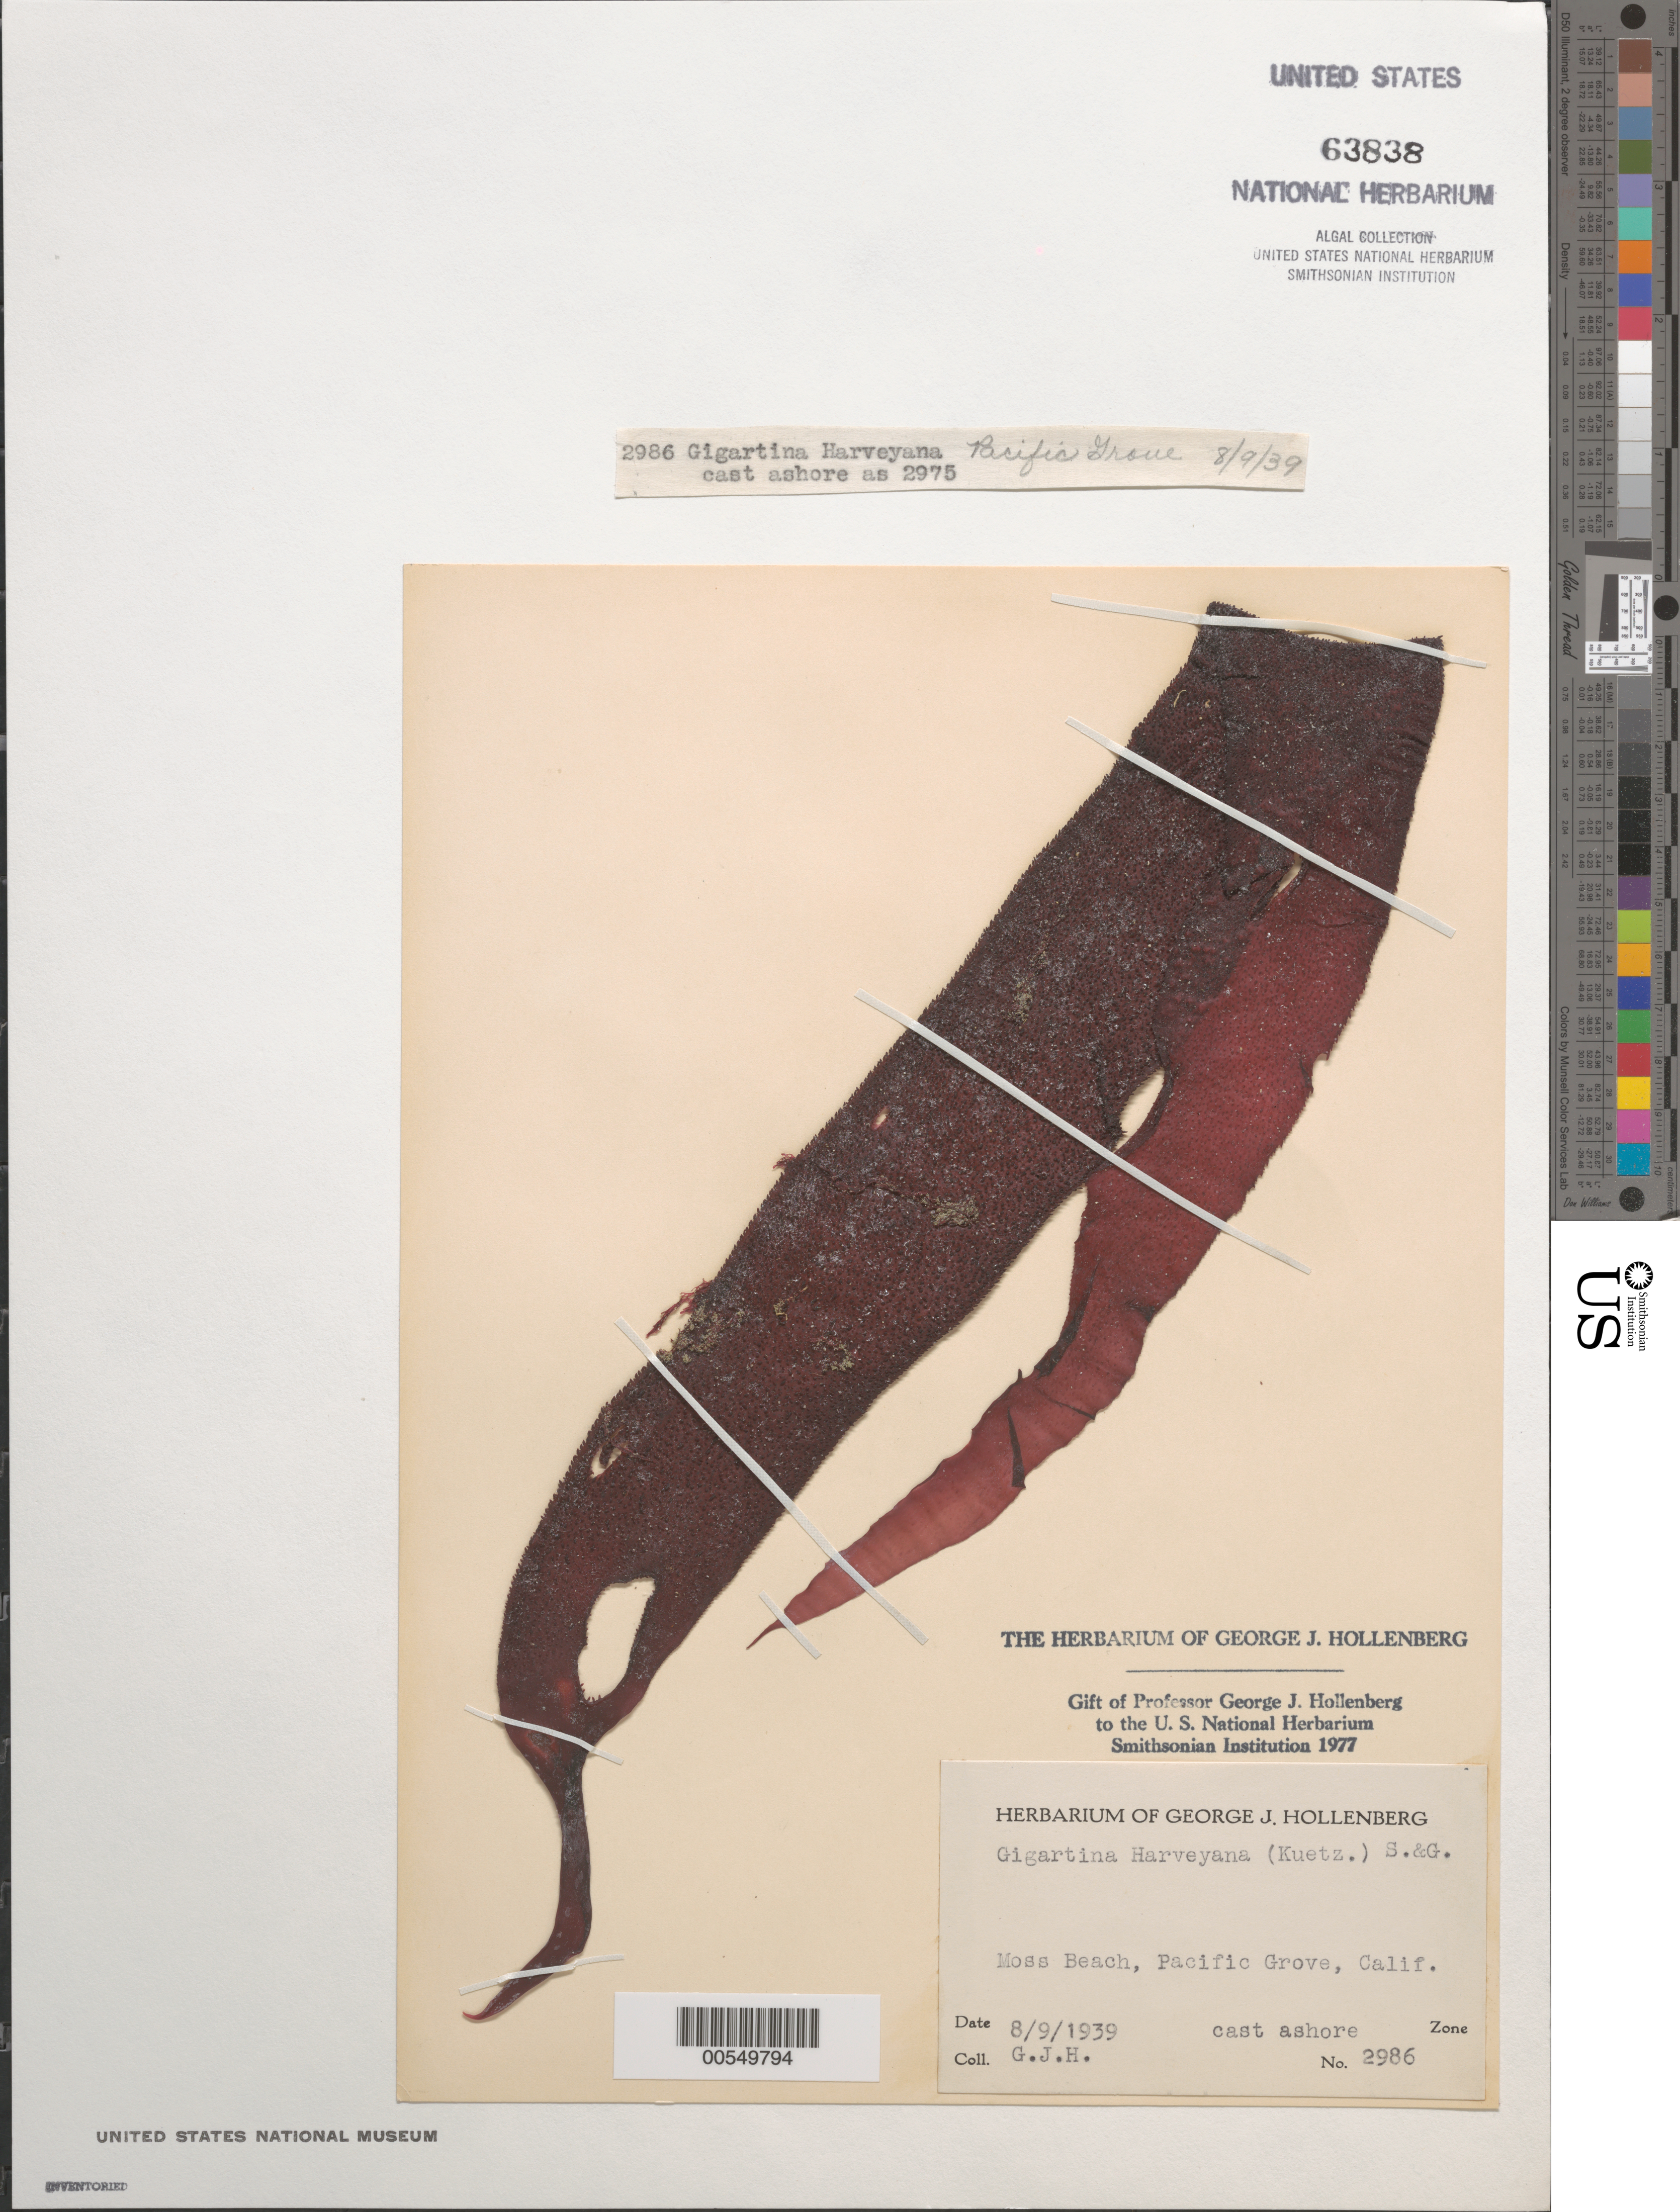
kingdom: Plantae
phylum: Rhodophyta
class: Florideophyceae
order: Gigartinales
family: Gigartinaceae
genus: Chondracanthus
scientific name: Chondracanthus harveyanus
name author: (Kütz.) Guiry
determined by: Algae name updating Project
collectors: G. Hollenberg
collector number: GJH 2986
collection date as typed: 09 Aug 1939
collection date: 1939-08-09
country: United States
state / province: California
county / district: Monterey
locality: Moss Beach, Pacific Grove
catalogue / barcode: US 63838